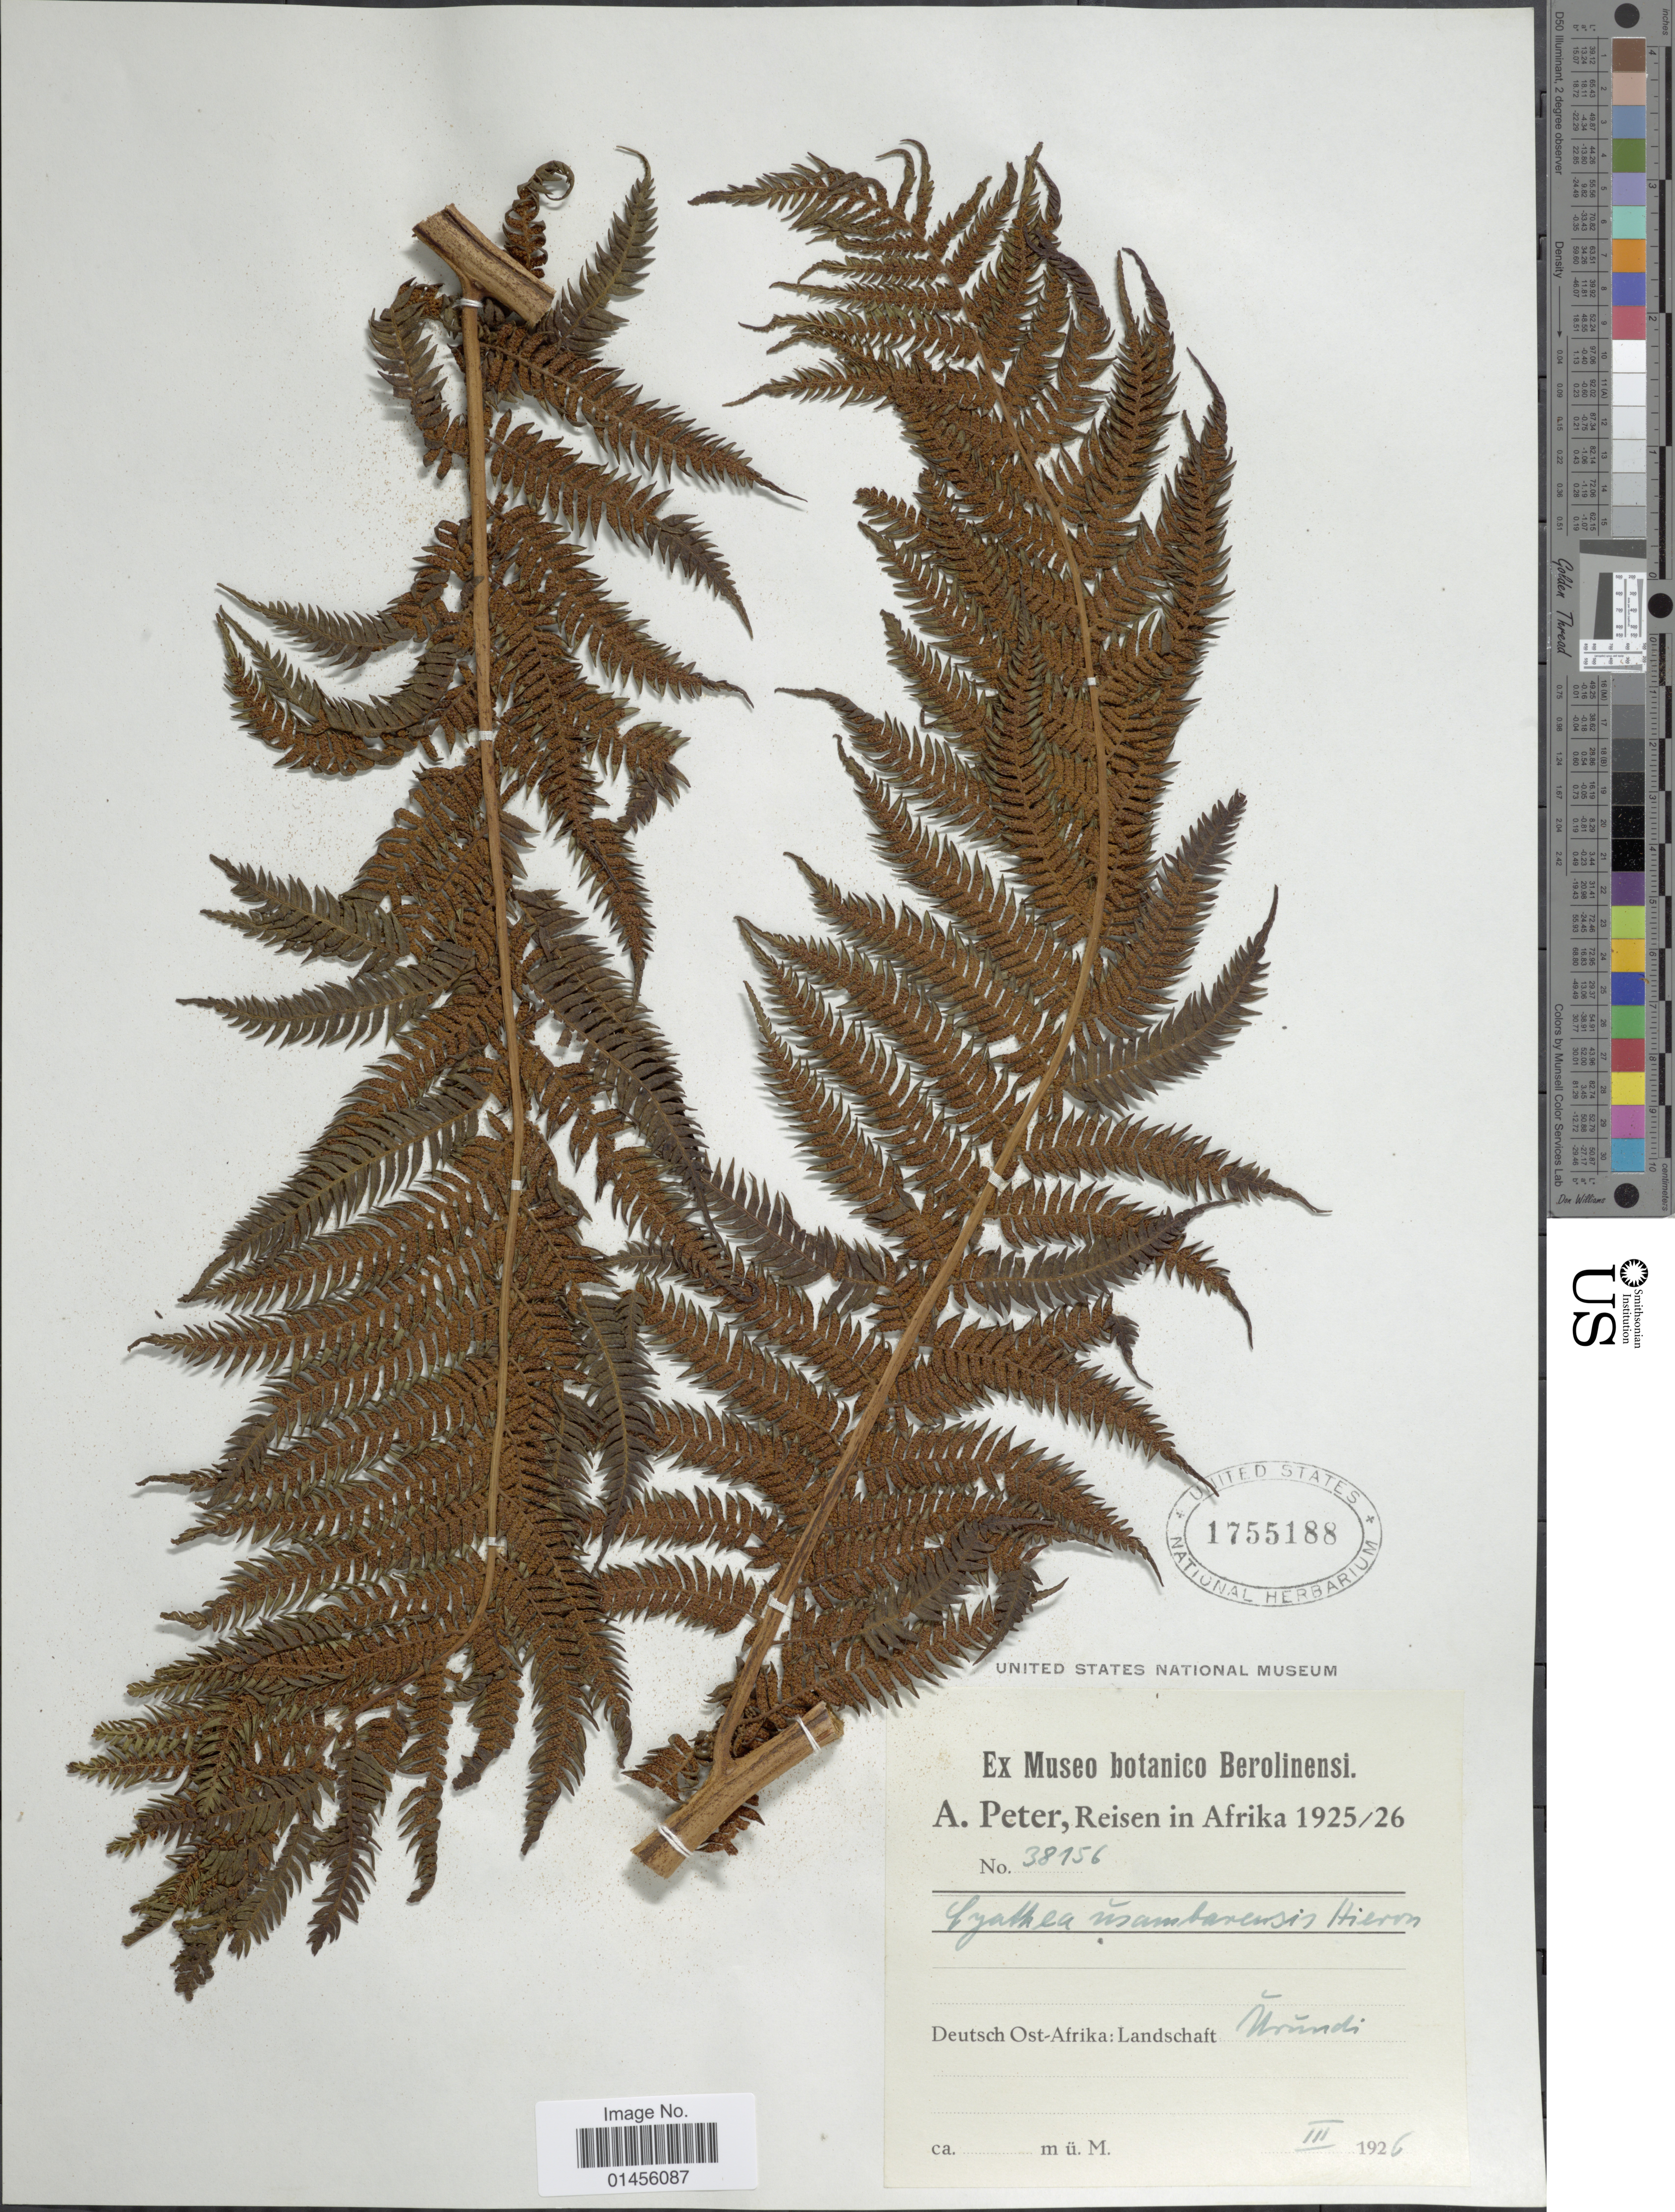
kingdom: Plantae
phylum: Tracheophyta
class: Polypodiopsida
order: Cyatheales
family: Cyatheaceae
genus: Alsophila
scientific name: Alsophila manniana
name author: (Hook.) R.M. Tryon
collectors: A. Peter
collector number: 38156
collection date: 1926-03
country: Burundi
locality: Deutsch Ost-Afrika: Landschaft Urundi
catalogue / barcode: US 1755188